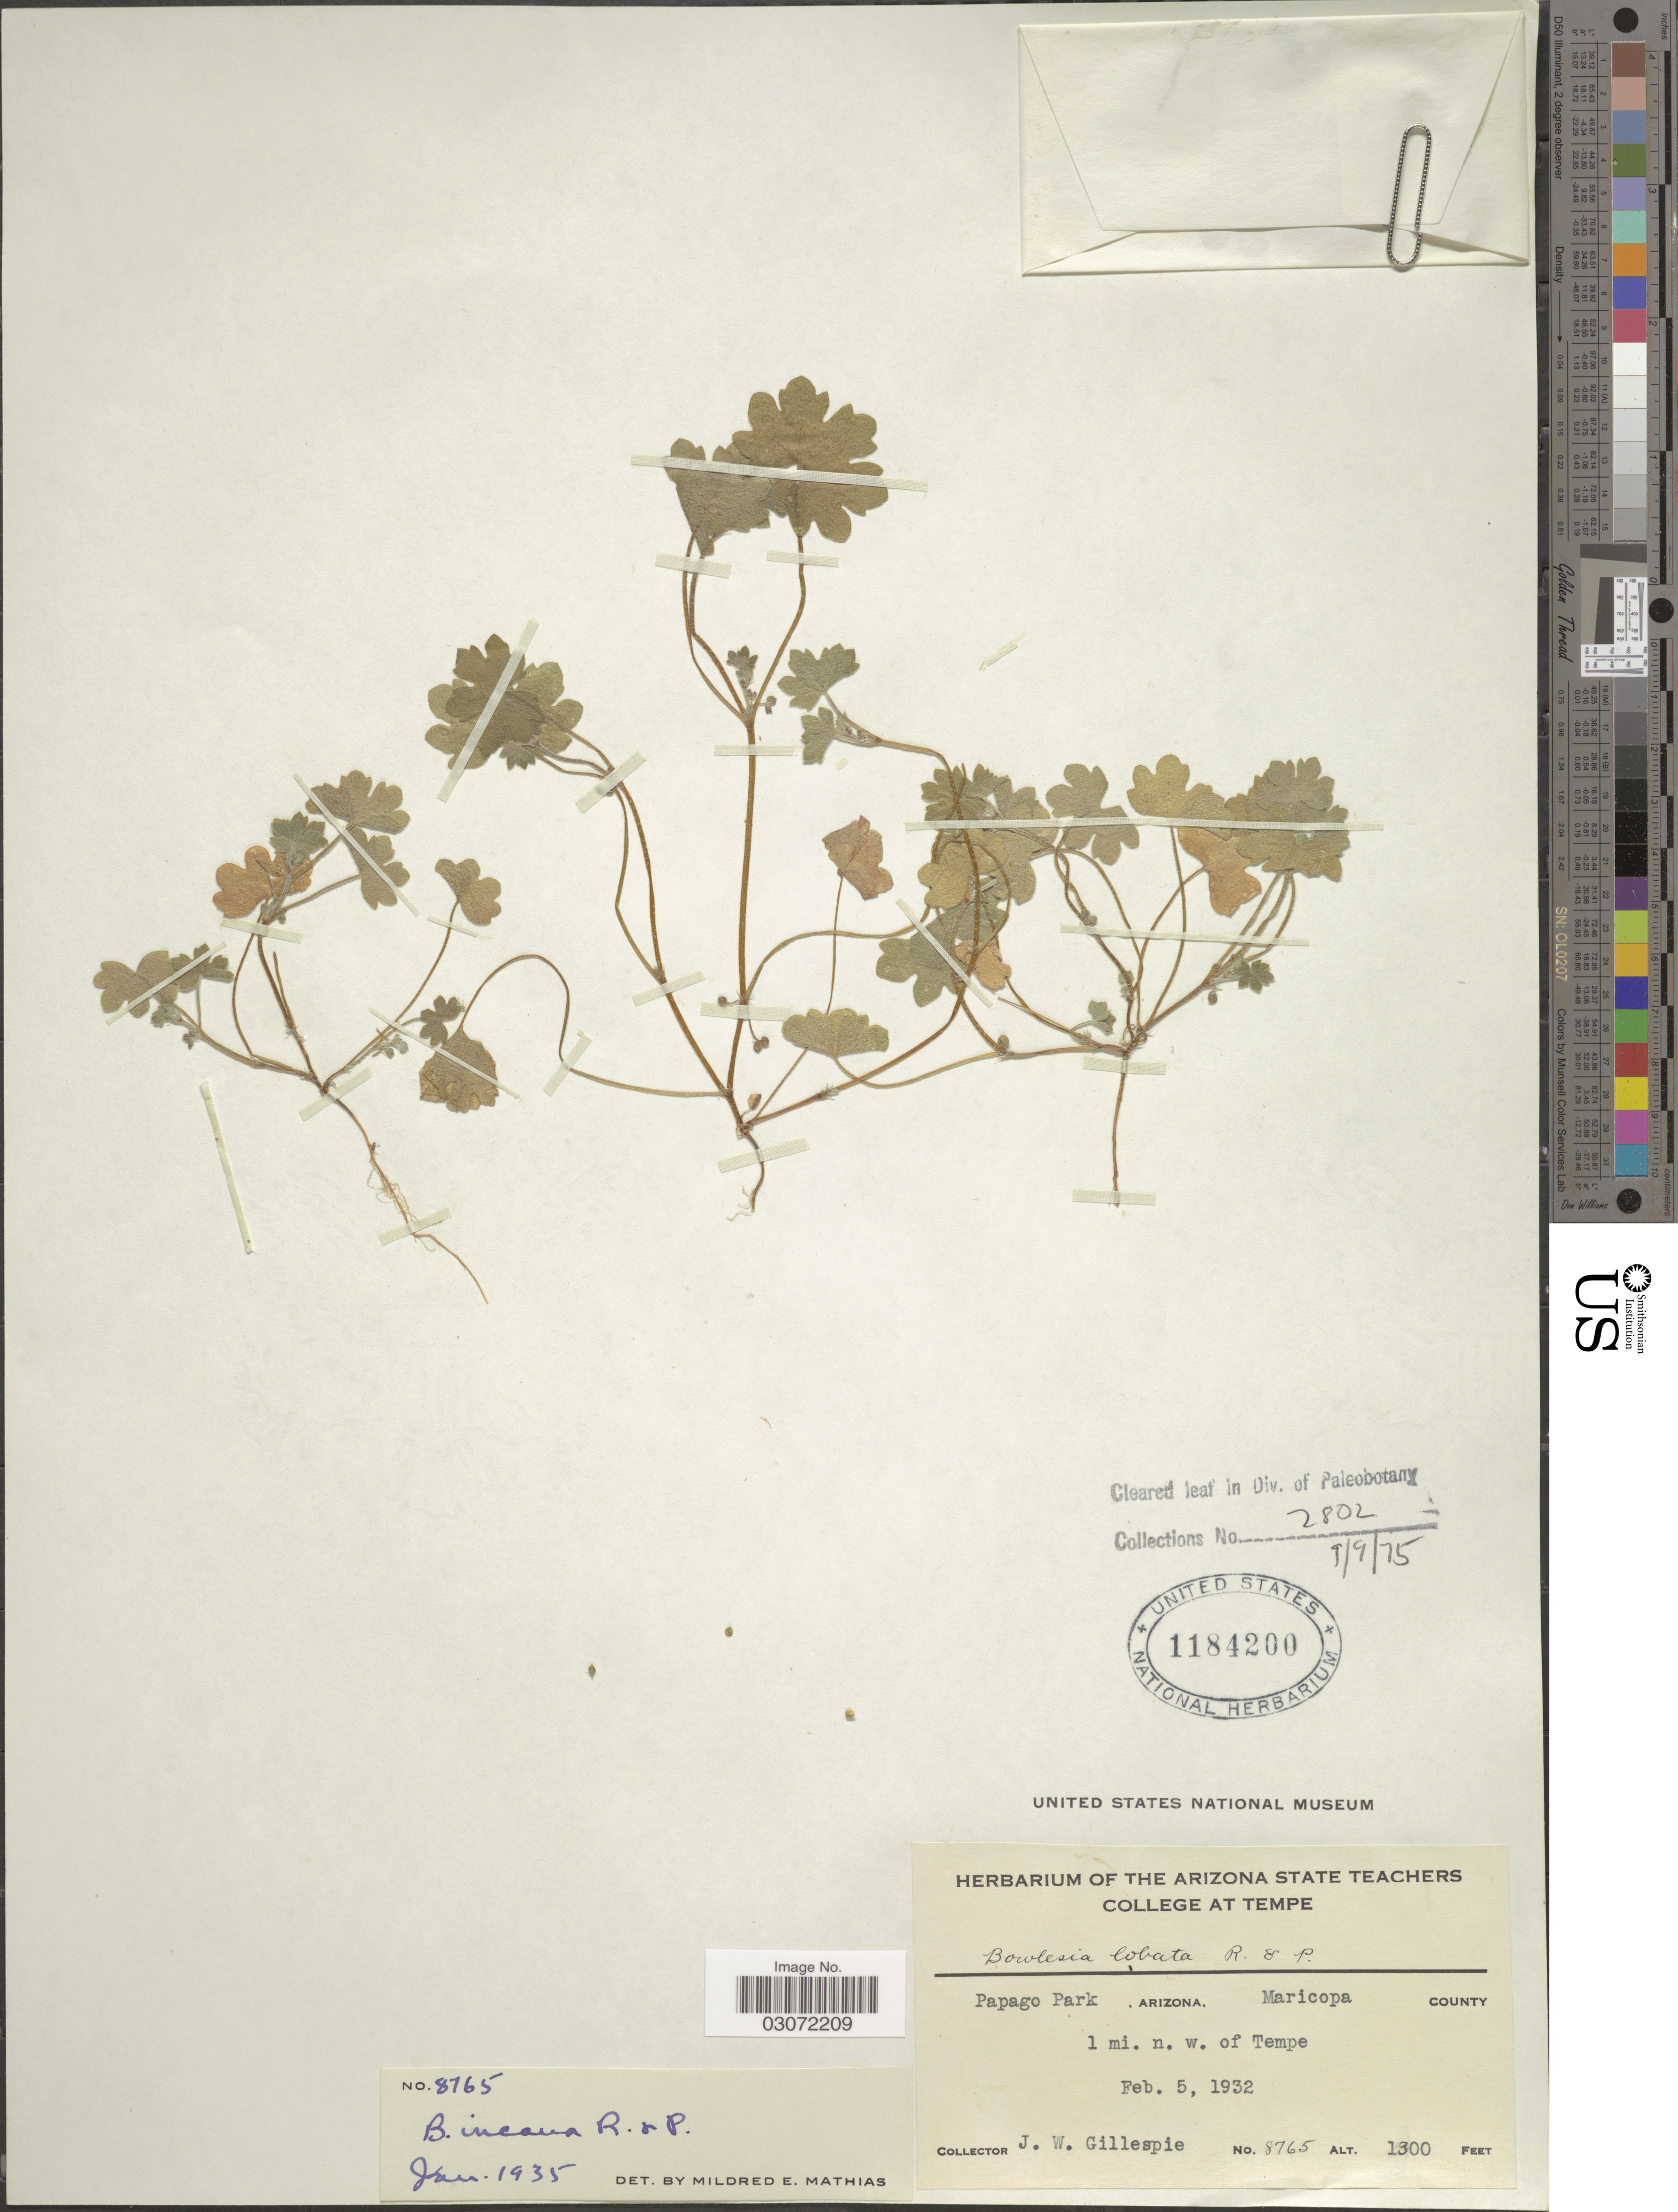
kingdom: Plantae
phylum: Tracheophyta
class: Magnoliopsida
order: Apiales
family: Apiaceae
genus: Bowlesia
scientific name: Bowlesia incana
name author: Ruiz & Pav.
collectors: J. W. Gillespie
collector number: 8765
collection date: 1932-02-05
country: United States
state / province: Arizona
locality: Papago Park, Maricopa County. 1 mi. n. w. of Tempe.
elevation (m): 396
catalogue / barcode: US 1184200